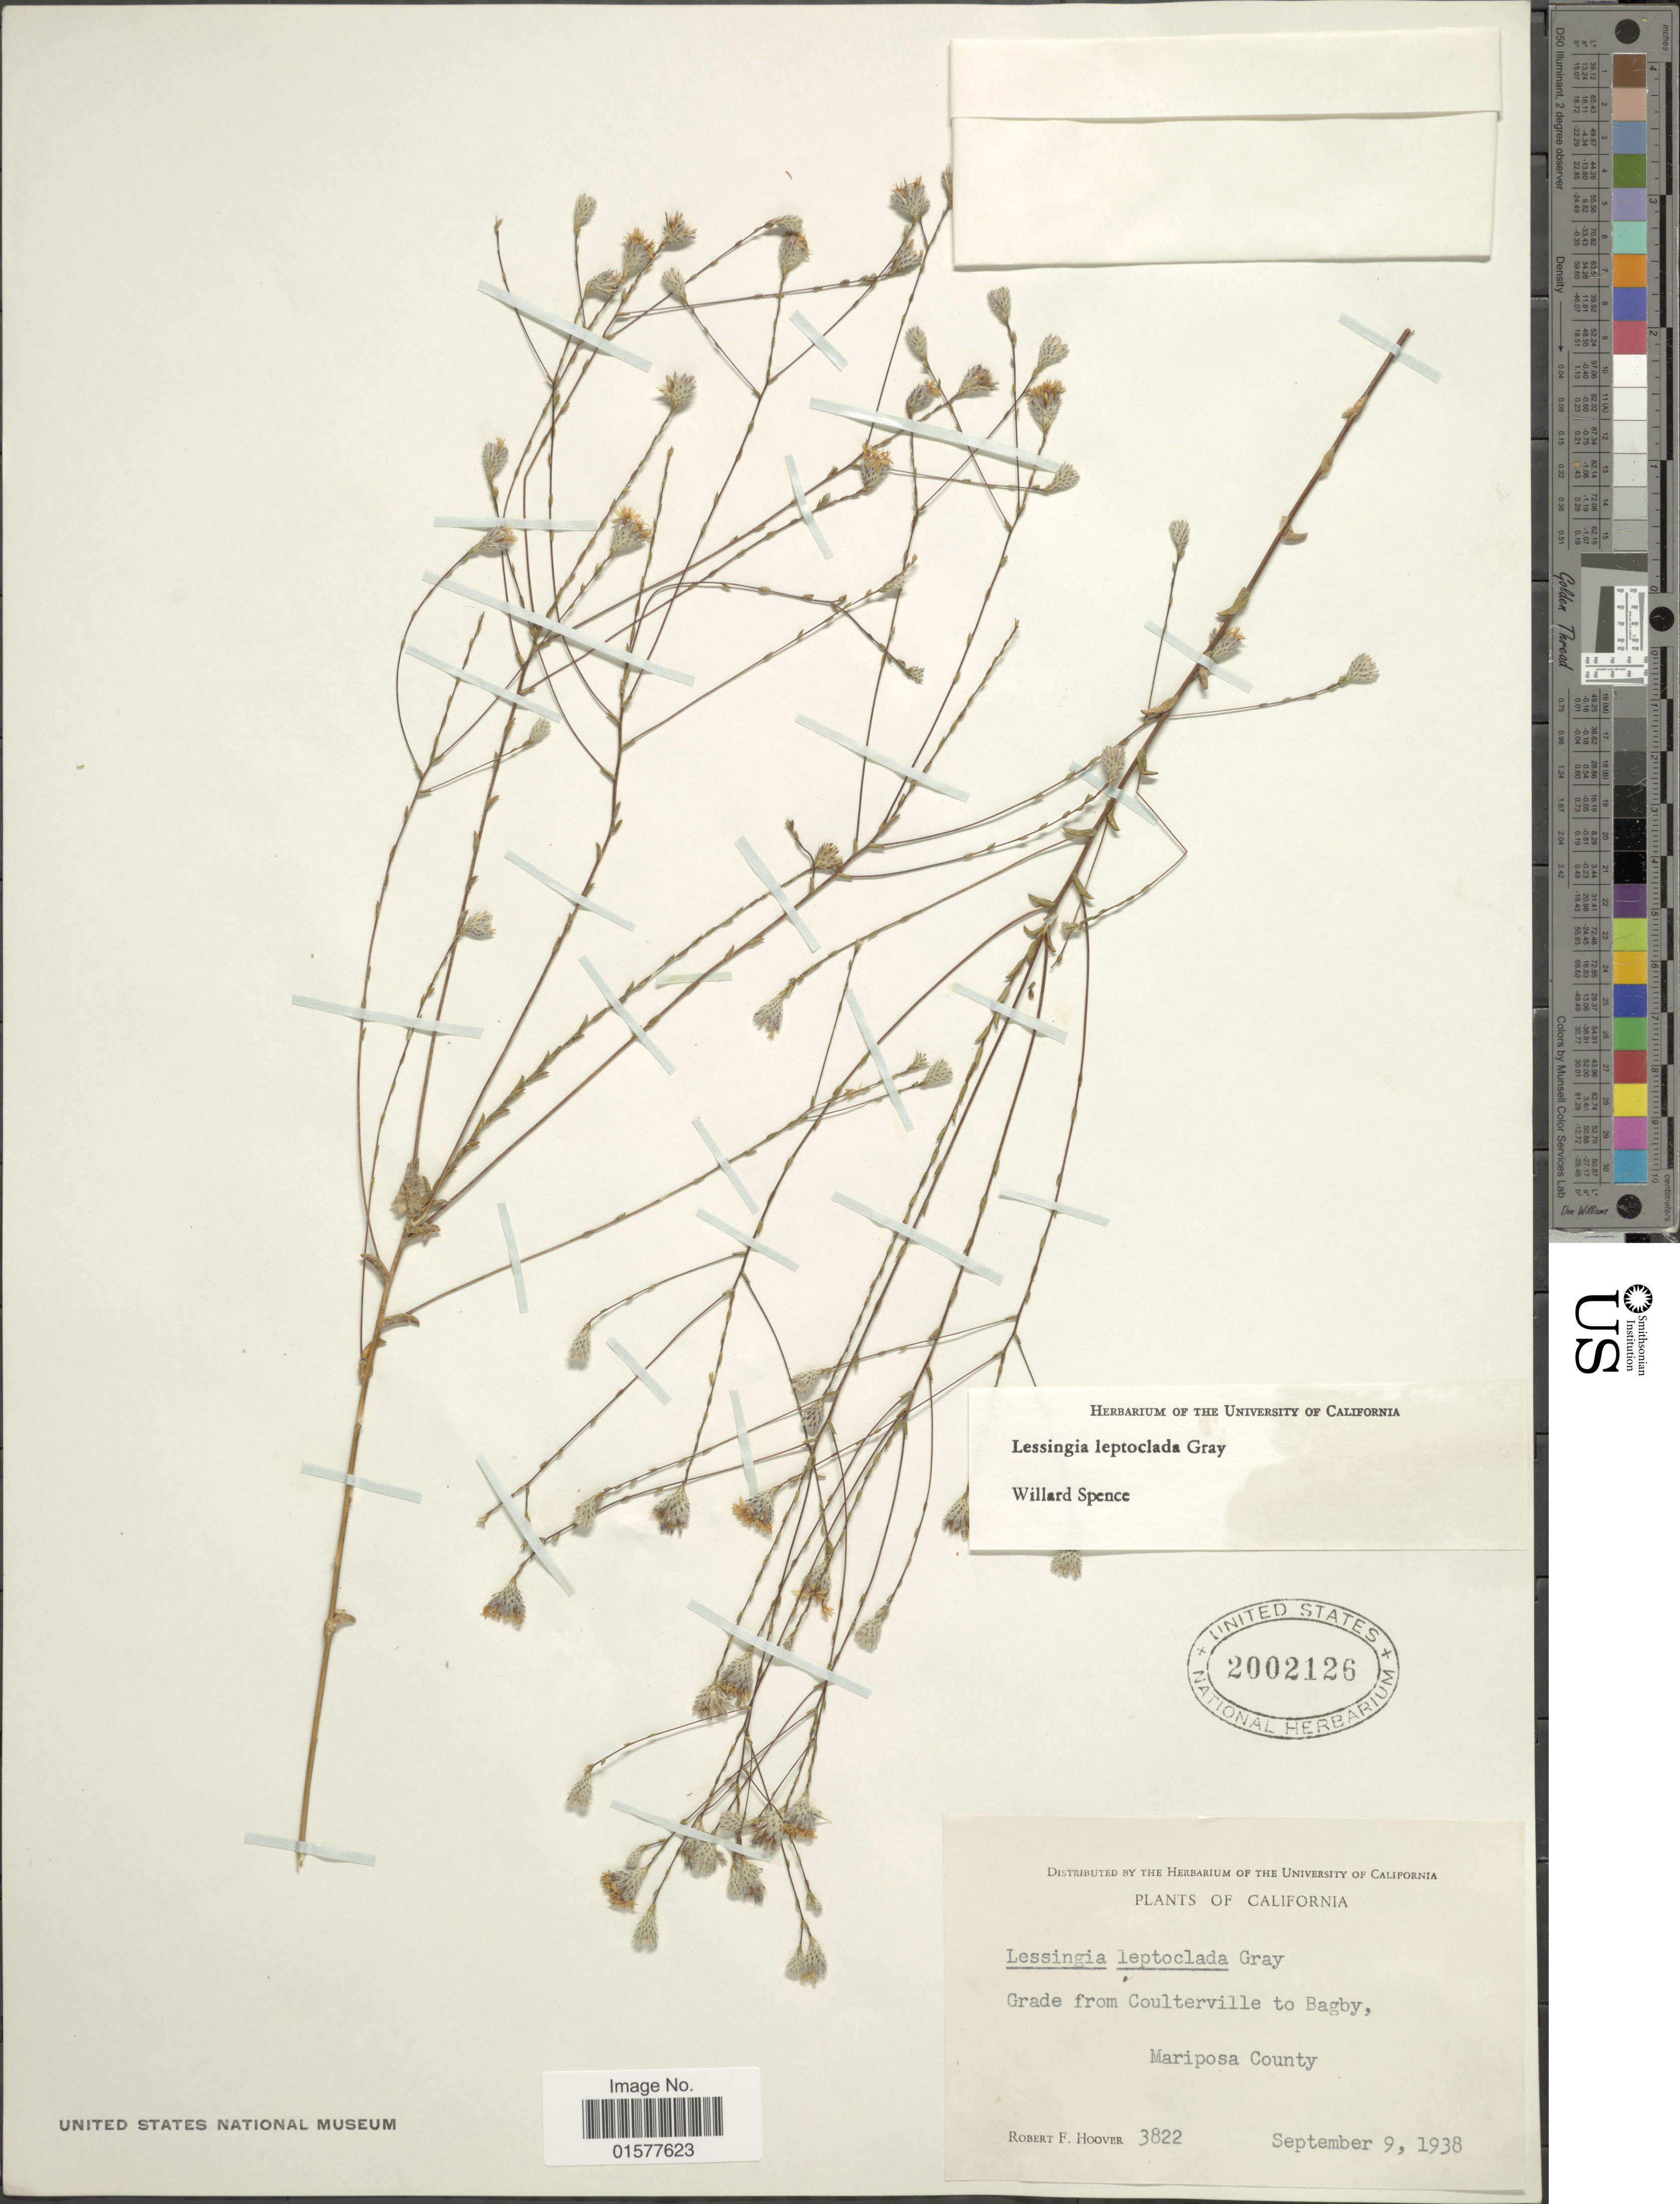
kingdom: Plantae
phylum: Tracheophyta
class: Magnoliopsida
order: Asterales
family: Asteraceae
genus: Lessingia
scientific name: Lessingia leptoclada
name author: A. Gray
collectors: R. F. Hoover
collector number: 3822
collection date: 1938-09-09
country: United States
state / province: California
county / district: Mariposa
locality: Grade from Coulterville to Bagdy, Mariposa County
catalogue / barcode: US 2002126